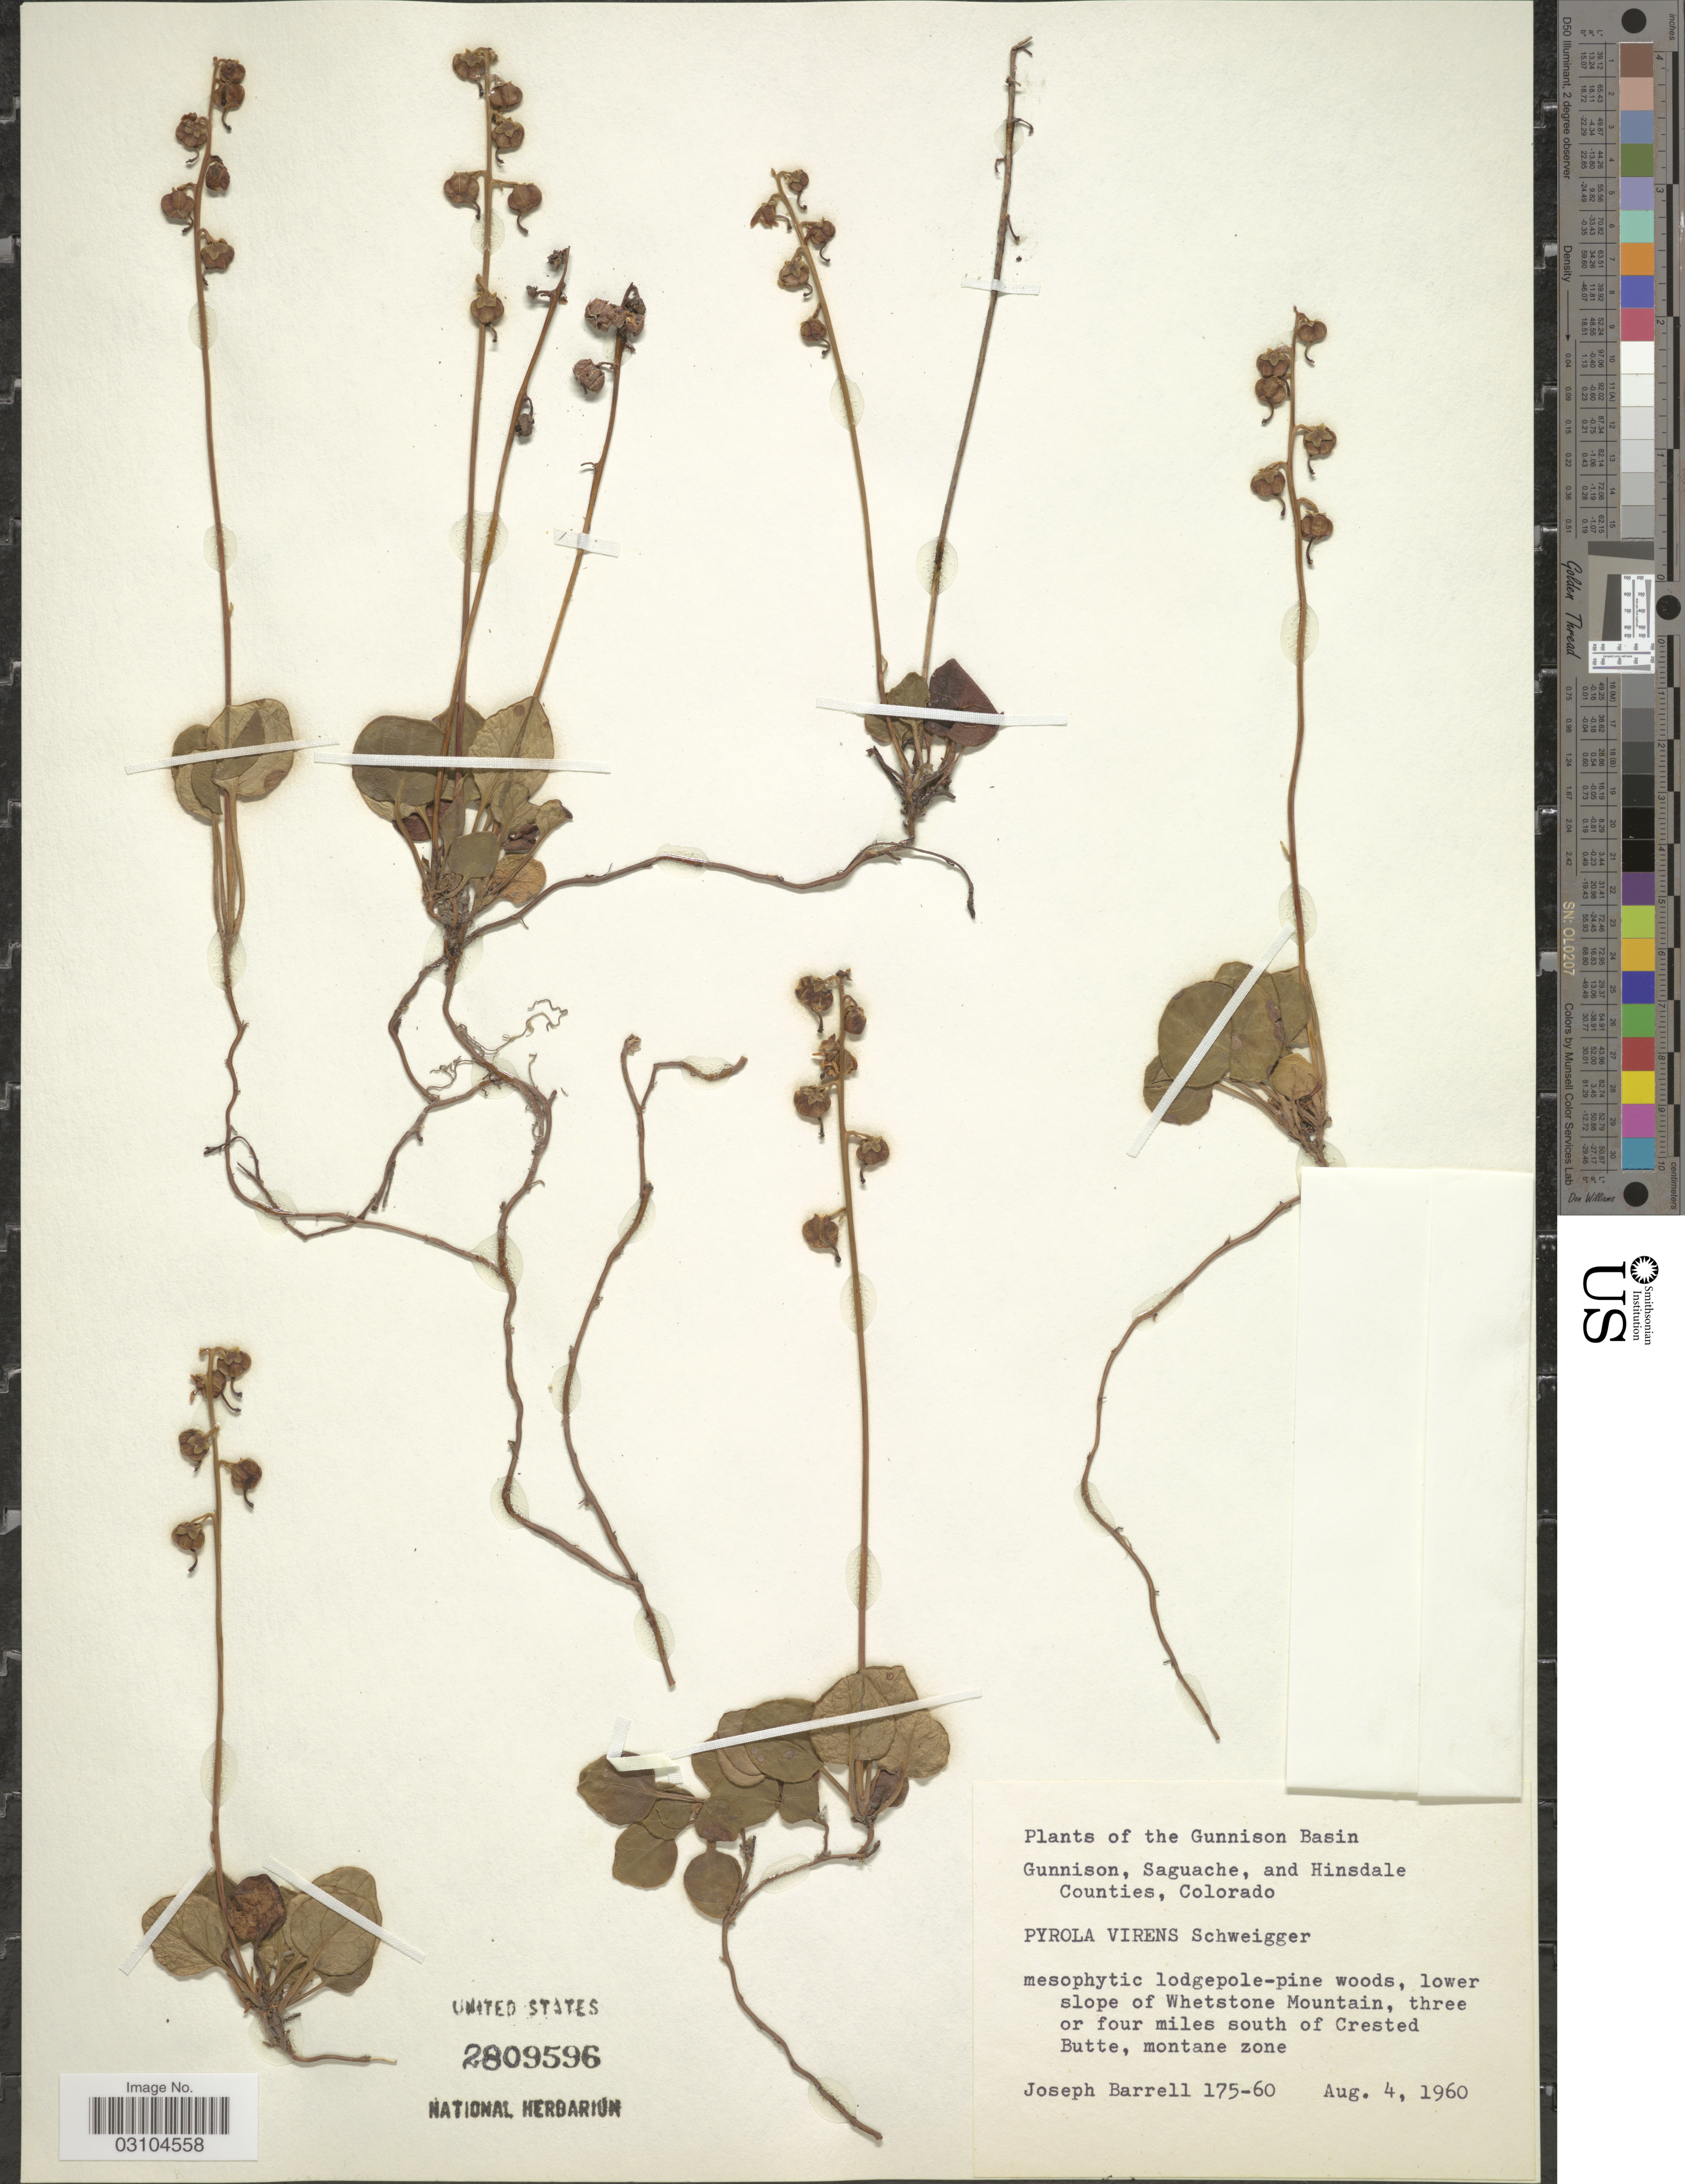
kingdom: Plantae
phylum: Tracheophyta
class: Magnoliopsida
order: Ericales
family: Ericaceae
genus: Pyrola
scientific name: Pyrola virens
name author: Schweigg.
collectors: J. Barrell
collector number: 175-60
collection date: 1960-08-04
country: United States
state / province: Colorado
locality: The Gunnison Basin. Lower slope of Whetstone Mountain, three or four miles south of Crested Butte.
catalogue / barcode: US 2809596